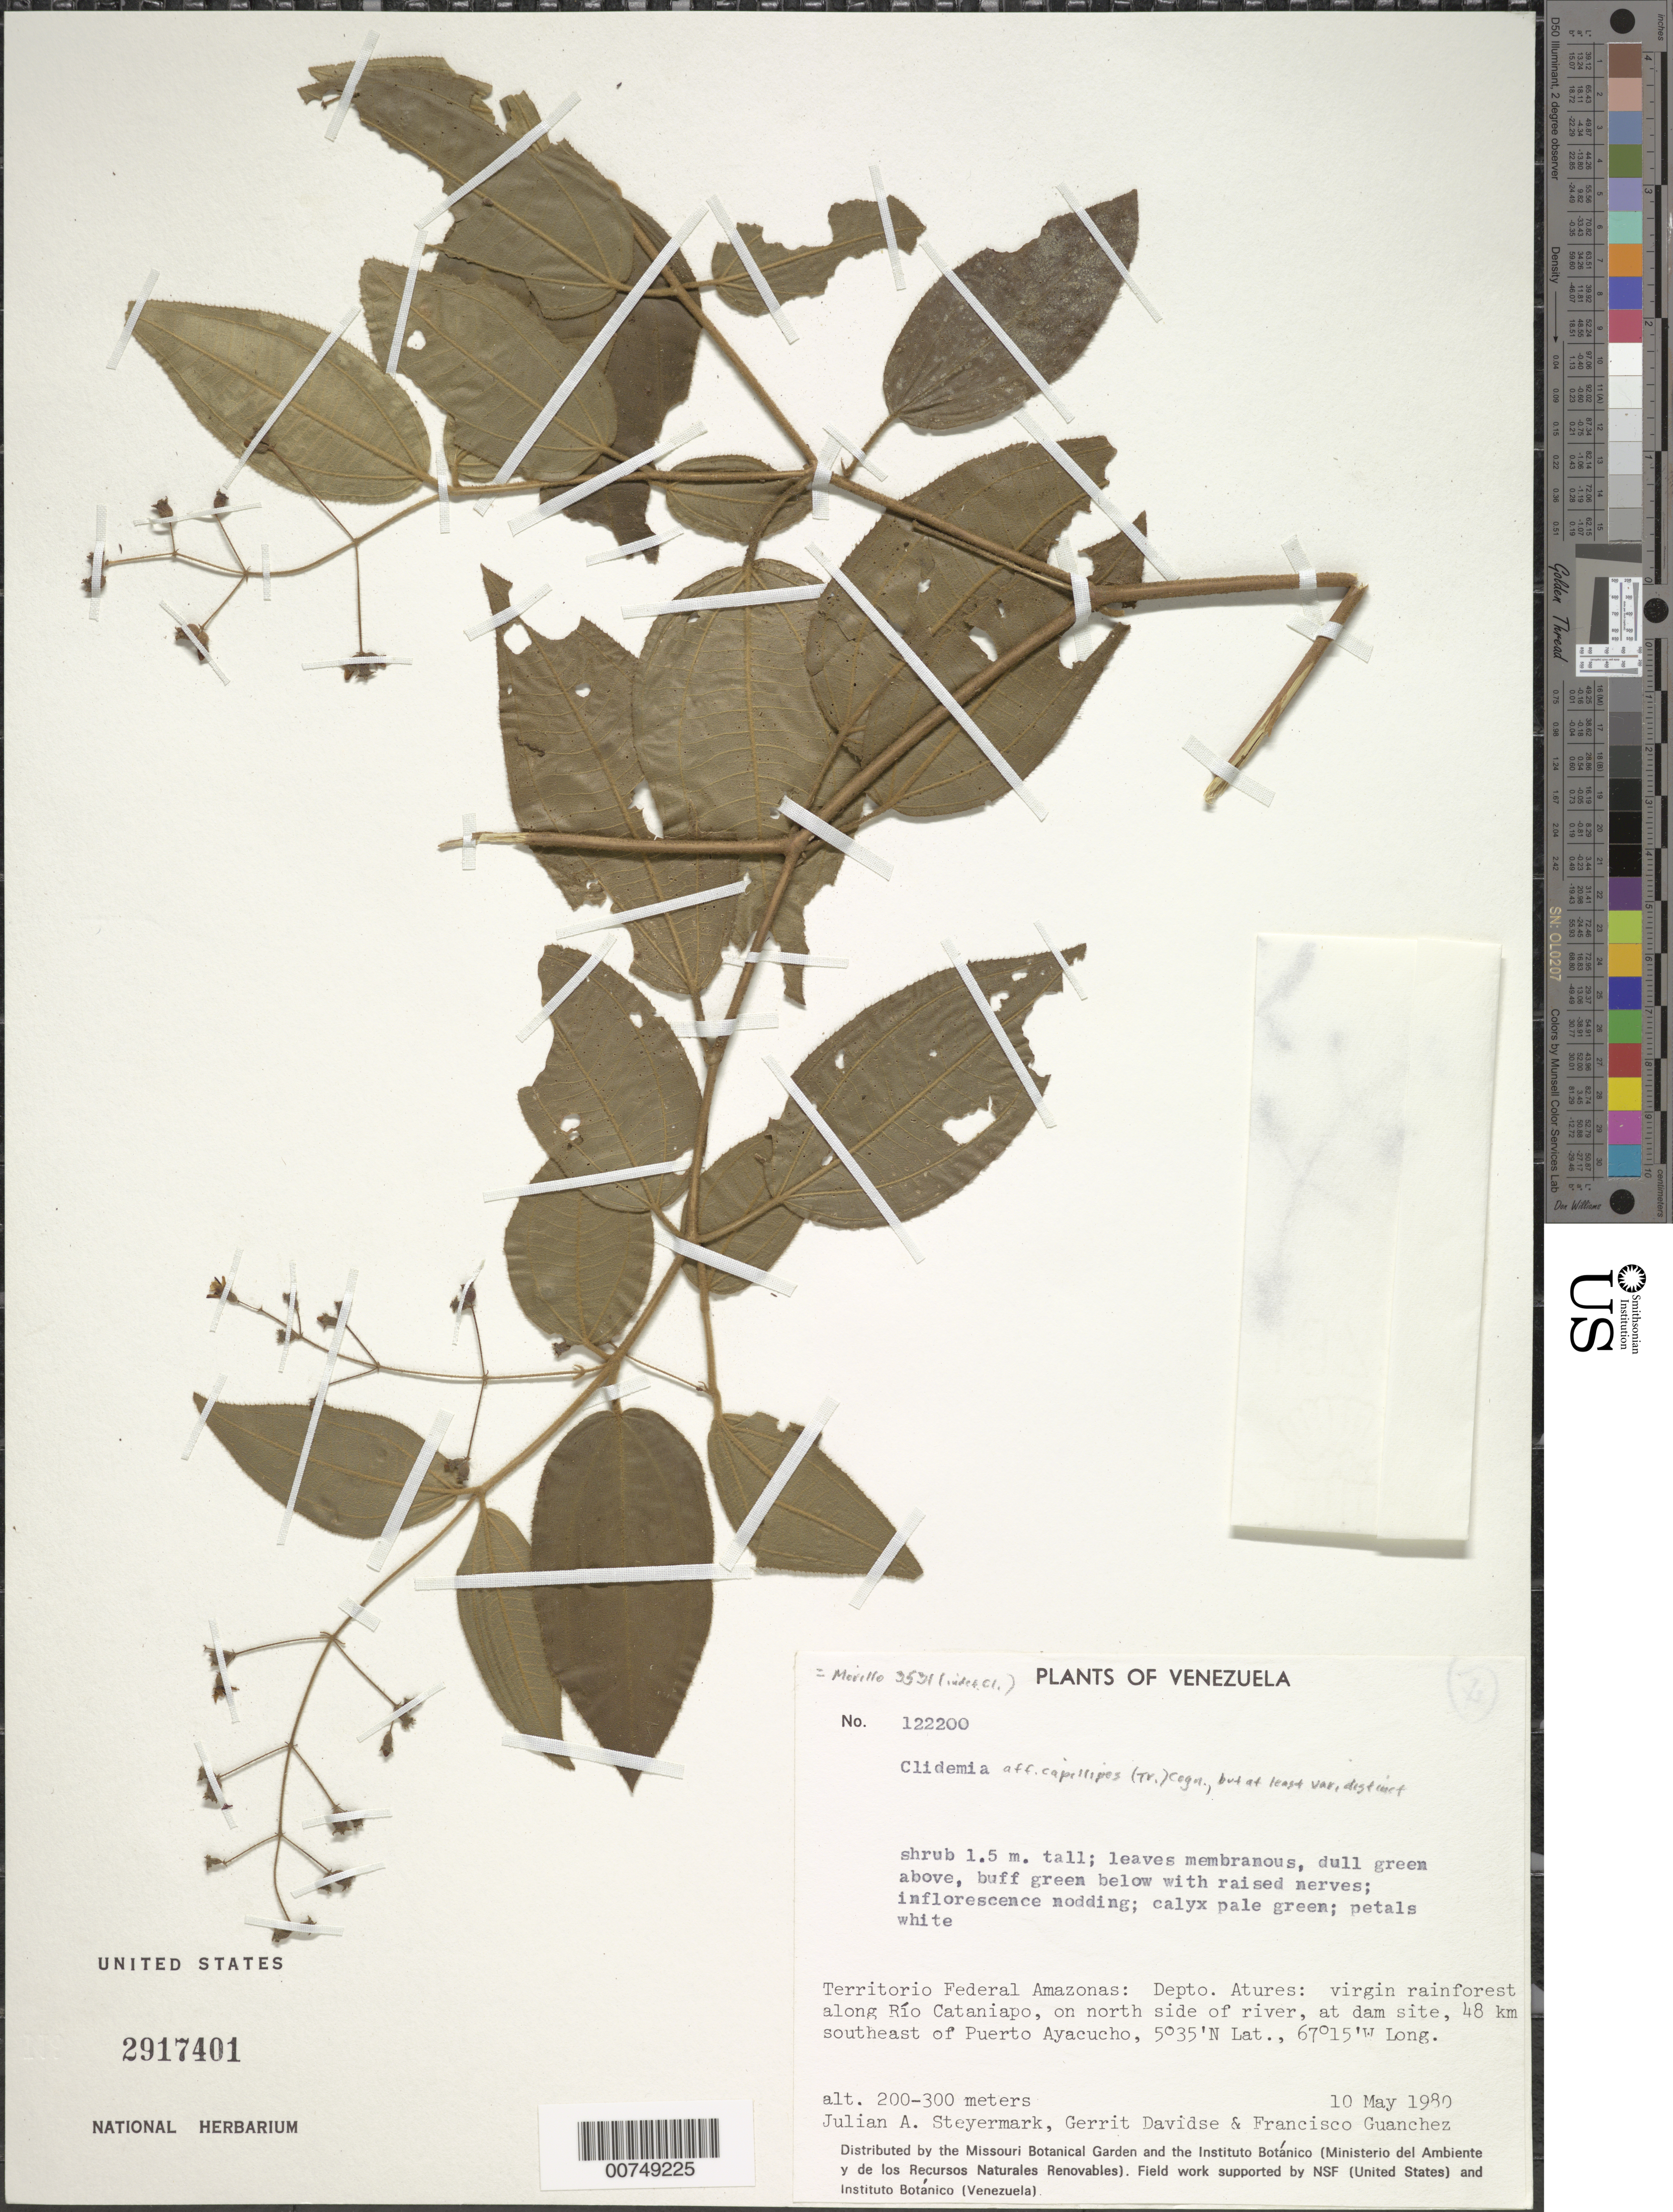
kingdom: Plantae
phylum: Tracheophyta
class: Magnoliopsida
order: Myrtales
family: Melastomataceae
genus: Miconia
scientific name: Miconia capillipes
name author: (Triana) Michelang.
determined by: Ferreira-Alves, R.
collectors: J. Steyermark, G. Davidse & F. Guánchez M.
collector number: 122200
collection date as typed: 10-May-80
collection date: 1980-05-10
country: Venezuela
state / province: Amazonas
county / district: Atures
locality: Río Cataniapo, on north side of river, at dam site, 48 km SE of Puerto Ayacucho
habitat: Virgin rainforest along river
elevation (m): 200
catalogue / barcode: US 2917401